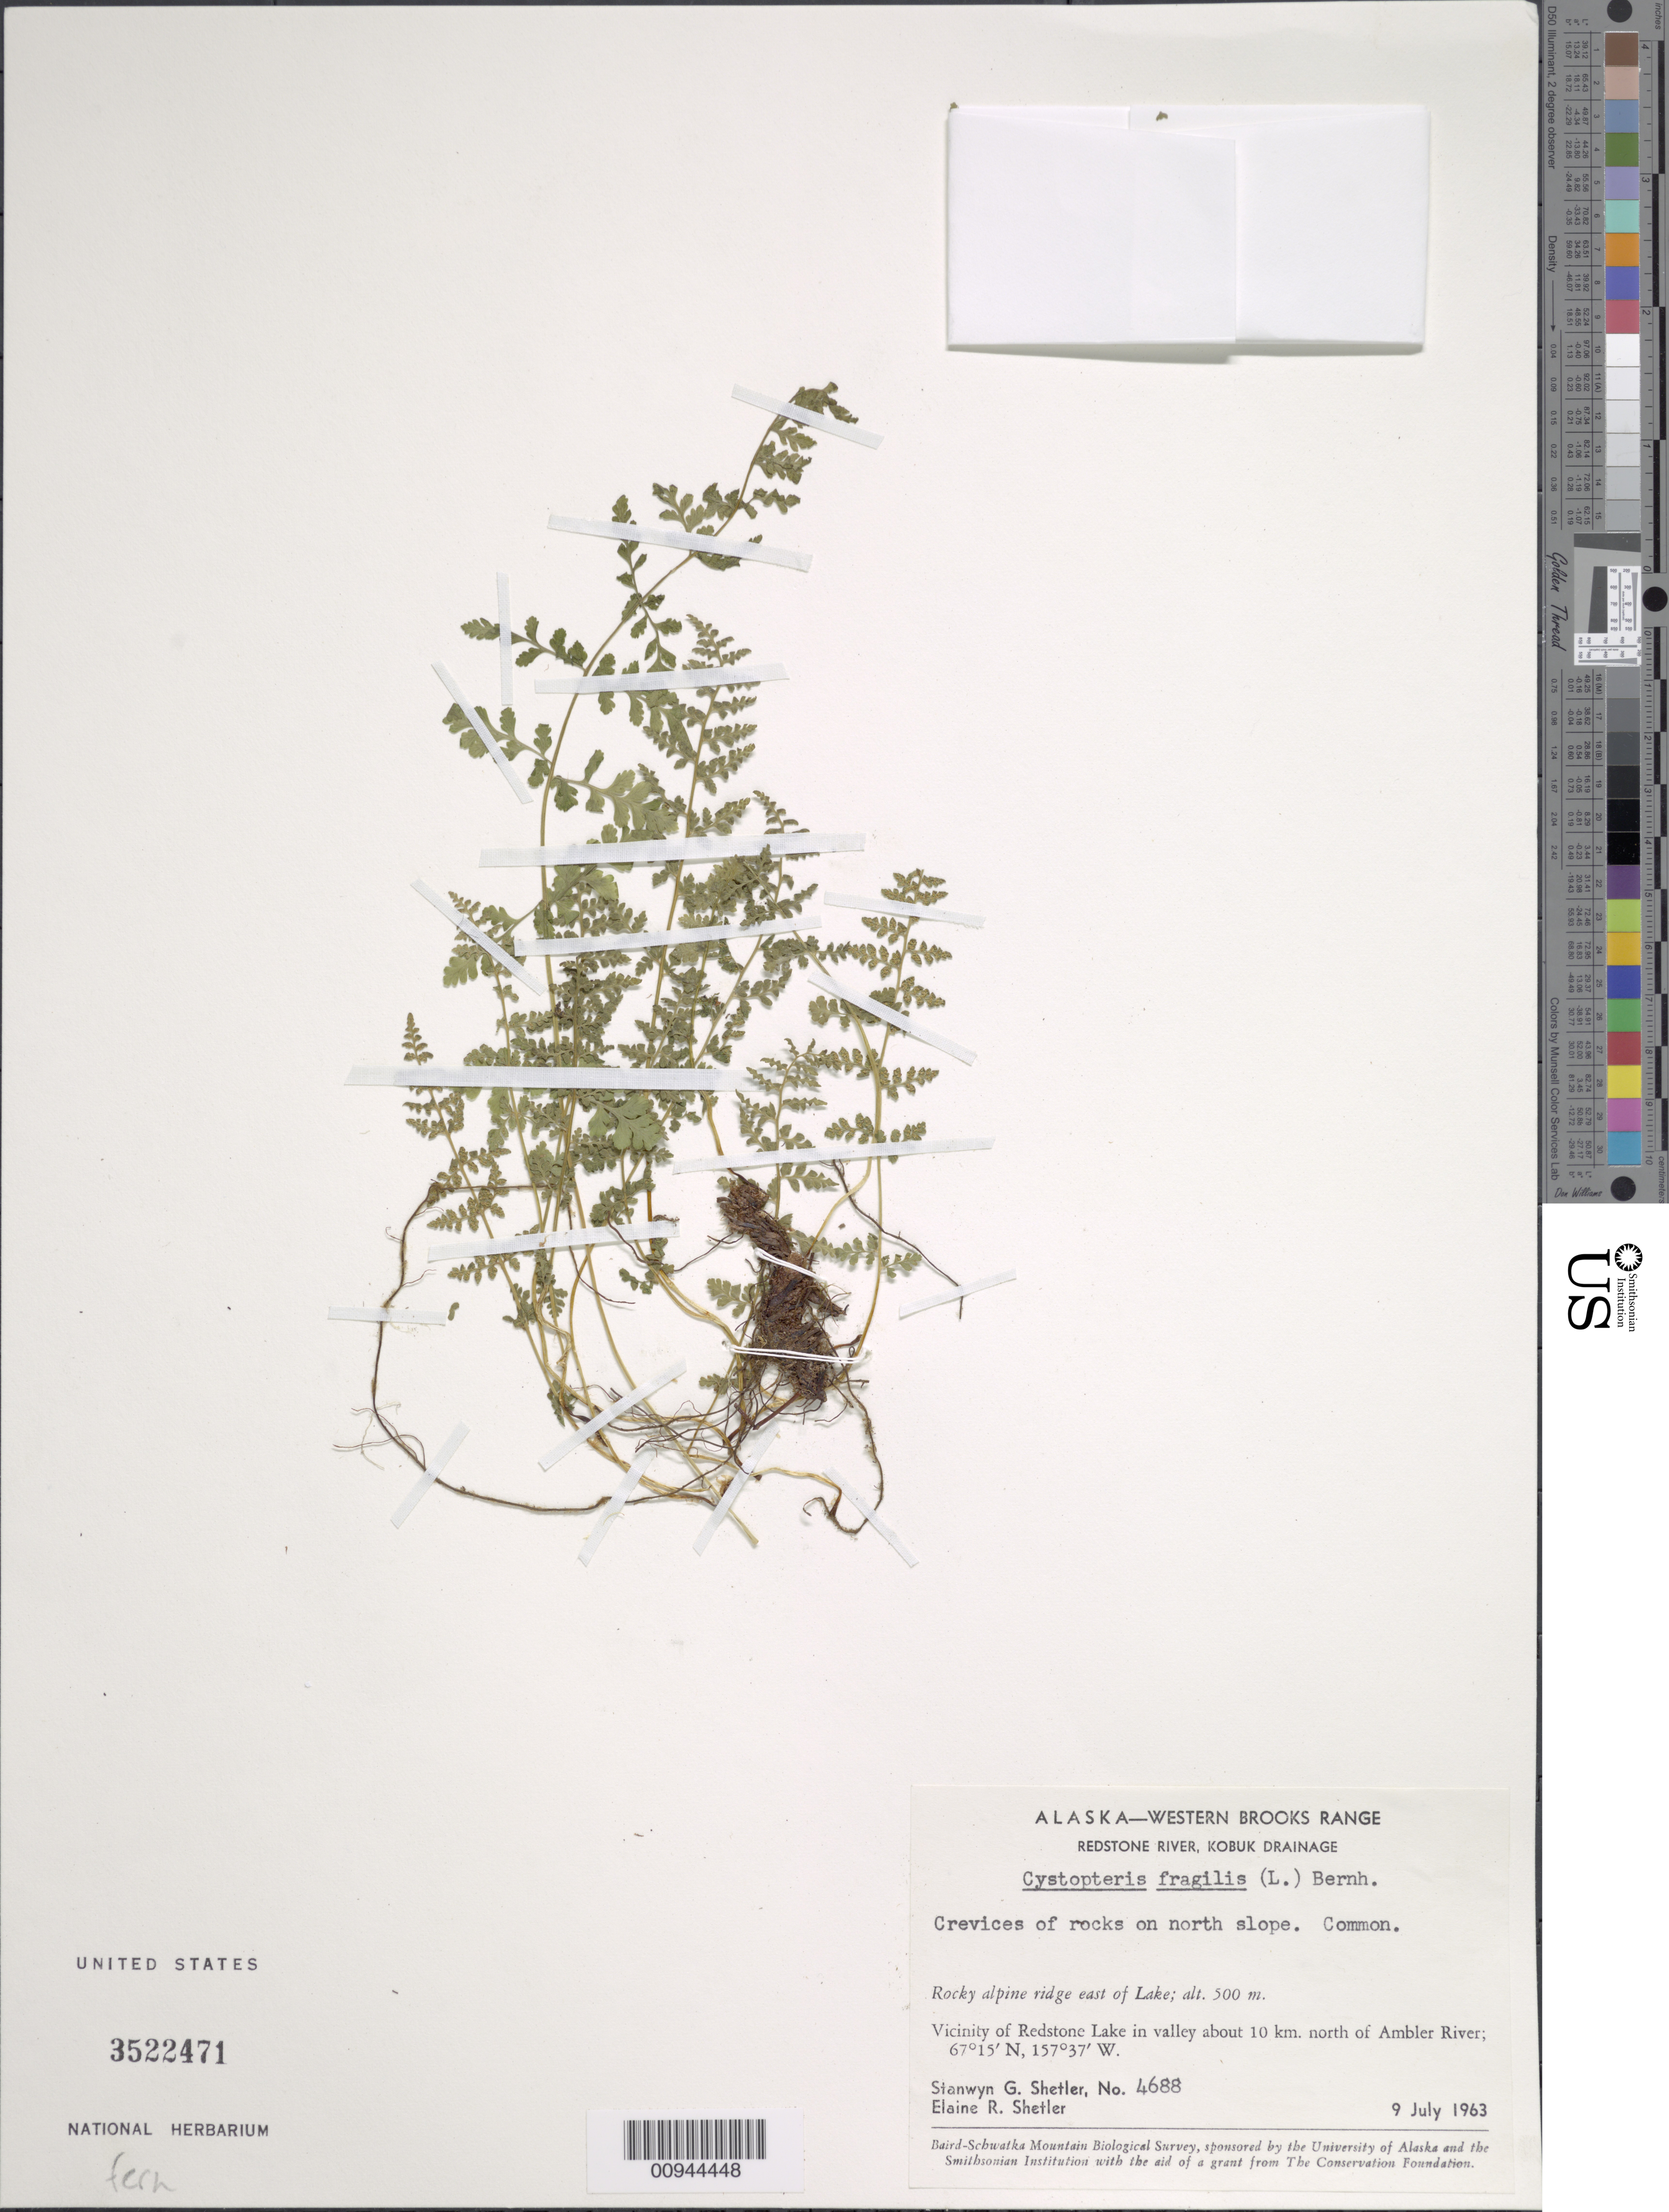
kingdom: Plantae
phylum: Tracheophyta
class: Polypodiopsida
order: Polypodiales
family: Cystopteridaceae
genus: Cystopteris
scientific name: Cystopteris fragilis var. fragilis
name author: (L.) Bernh.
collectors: S. Shetler & E. R. Shetler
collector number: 4688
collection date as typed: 09 Jul 1963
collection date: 1963-07-09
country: United States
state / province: Alaska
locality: Vicinity of Redstone Lake in valley about 10 km. north of Ambler River. Western Brooks Range, Redstone River, Kobuk Drainage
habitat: Rocky alpine ridge east of Lake. Crevices of rocks on north slope.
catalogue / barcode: US 3522471